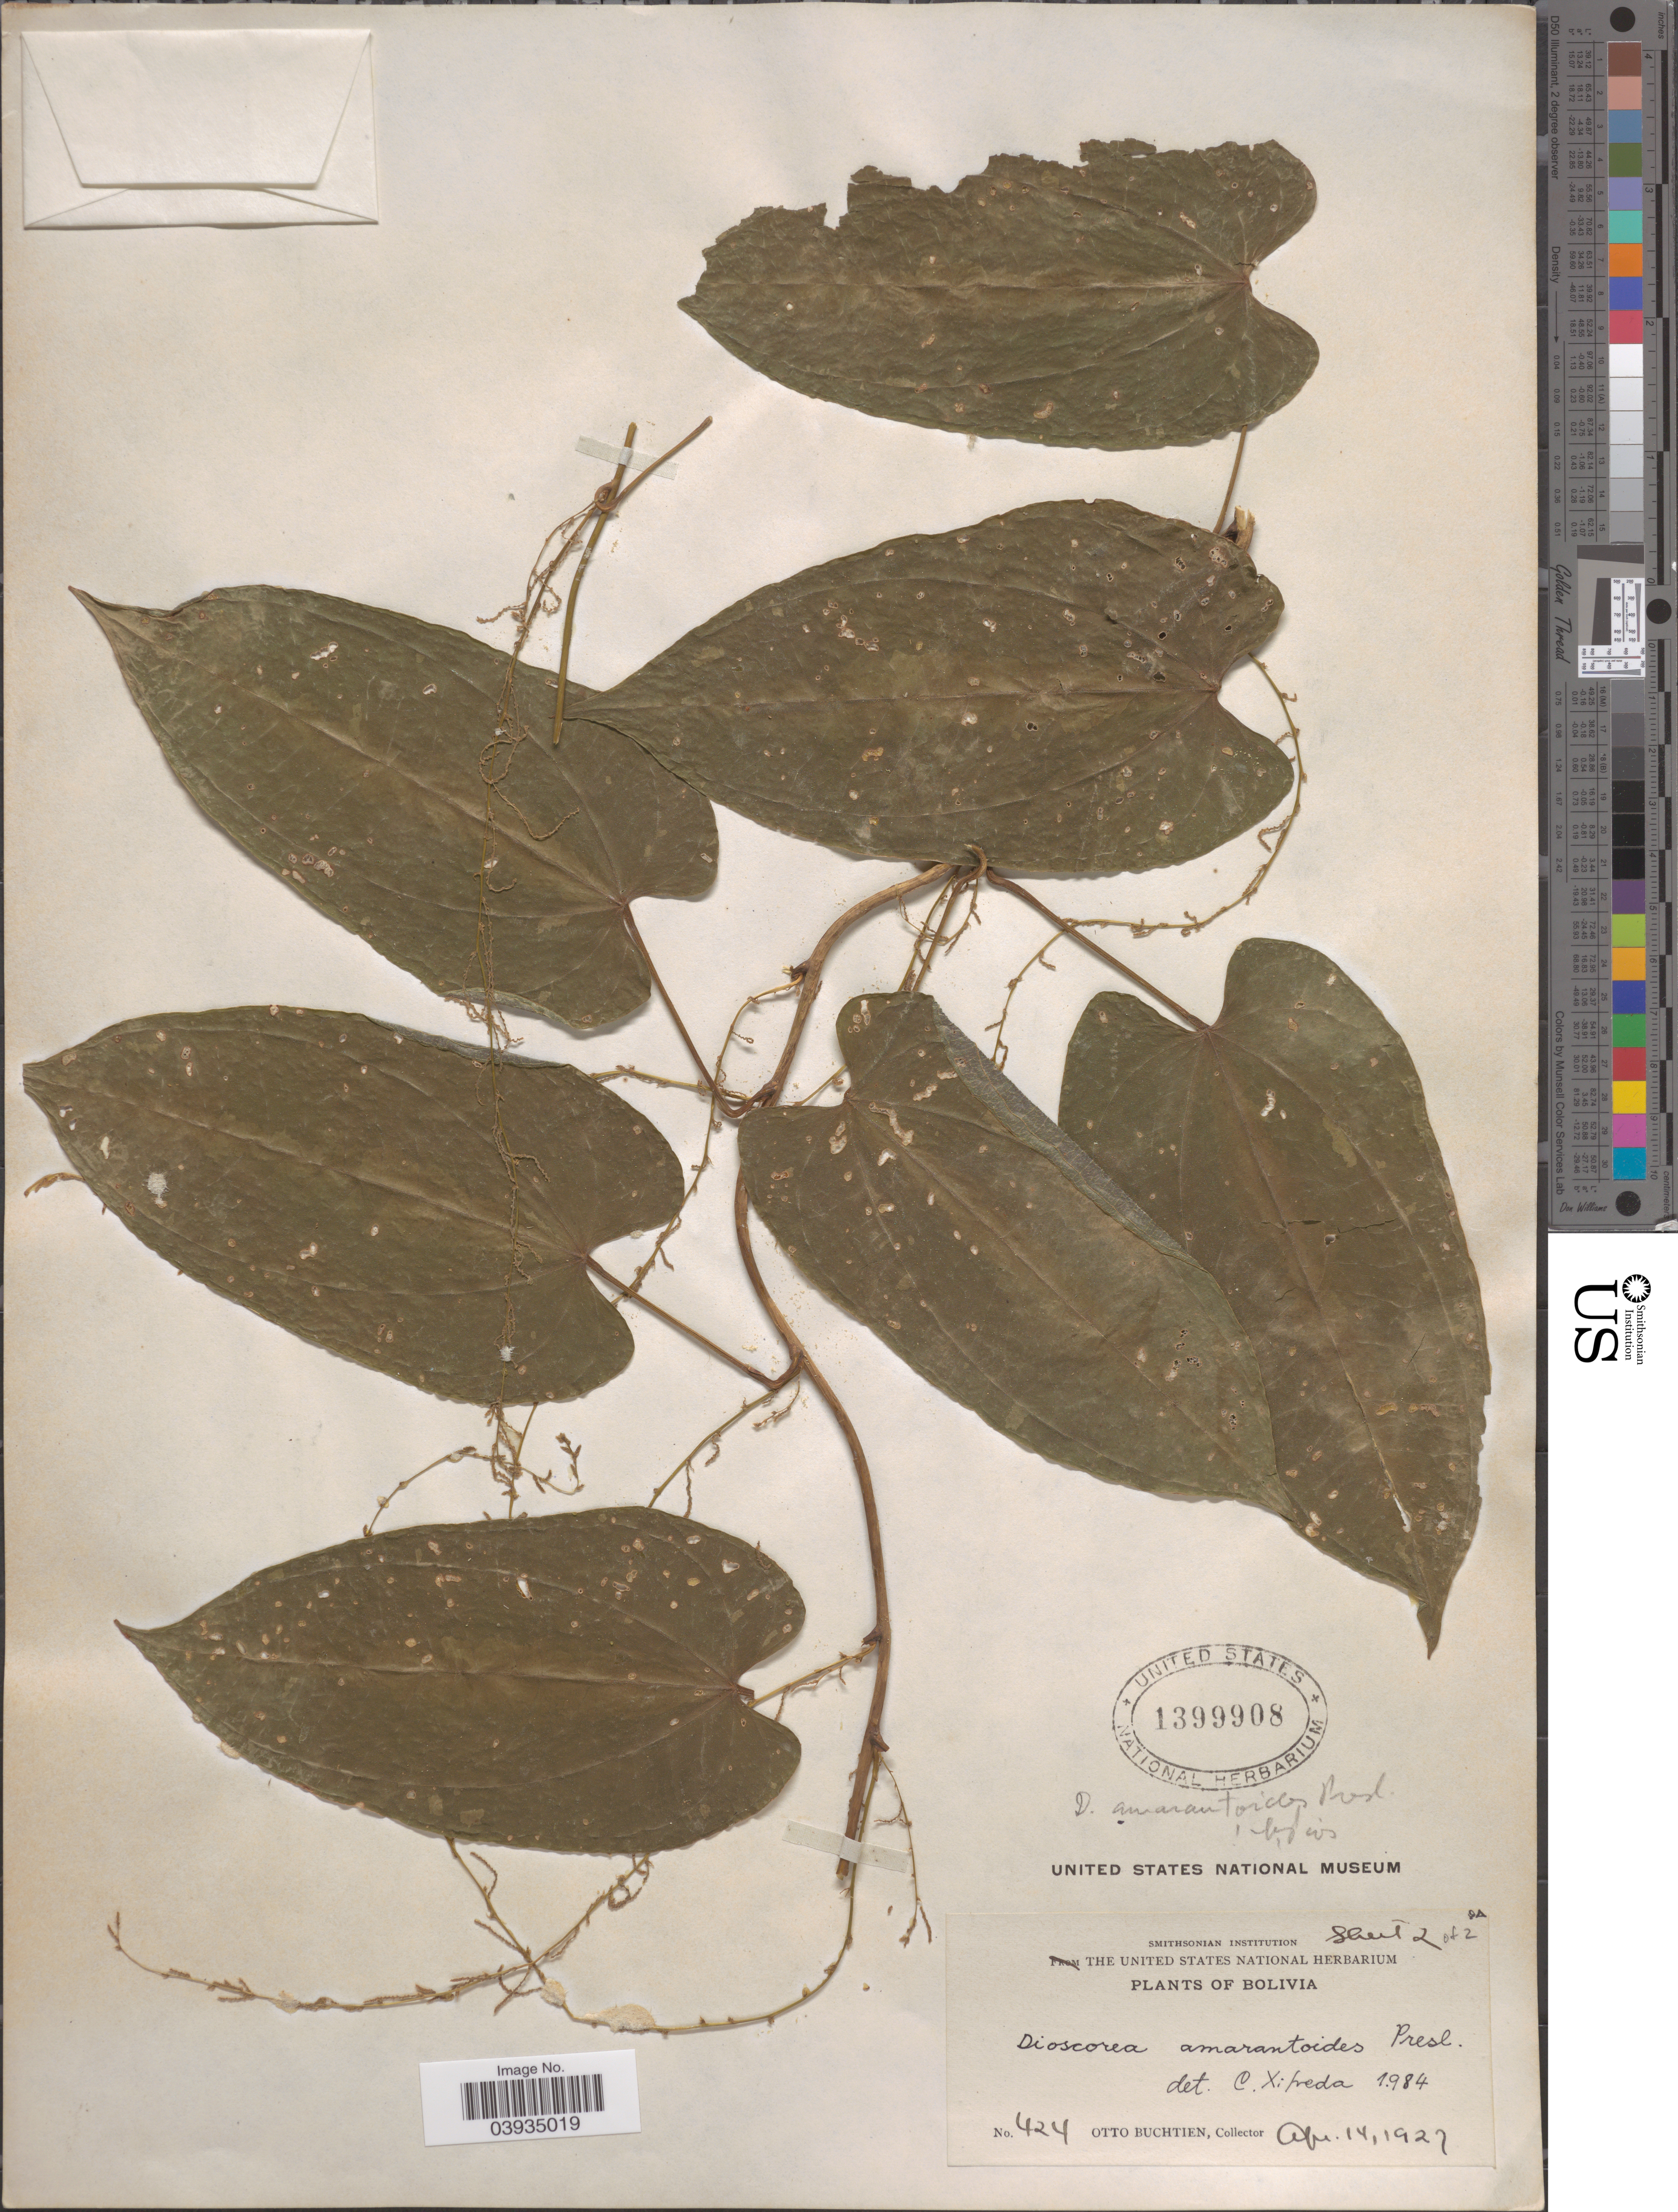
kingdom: Plantae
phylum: Tracheophyta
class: Liliopsida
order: Dioscoreales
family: Dioscoreaceae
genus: Dioscorea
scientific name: Dioscorea amaranthoides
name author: C. Presl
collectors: O. Buchtien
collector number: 424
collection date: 1927-04-14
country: Bolivia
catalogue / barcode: US 1399908